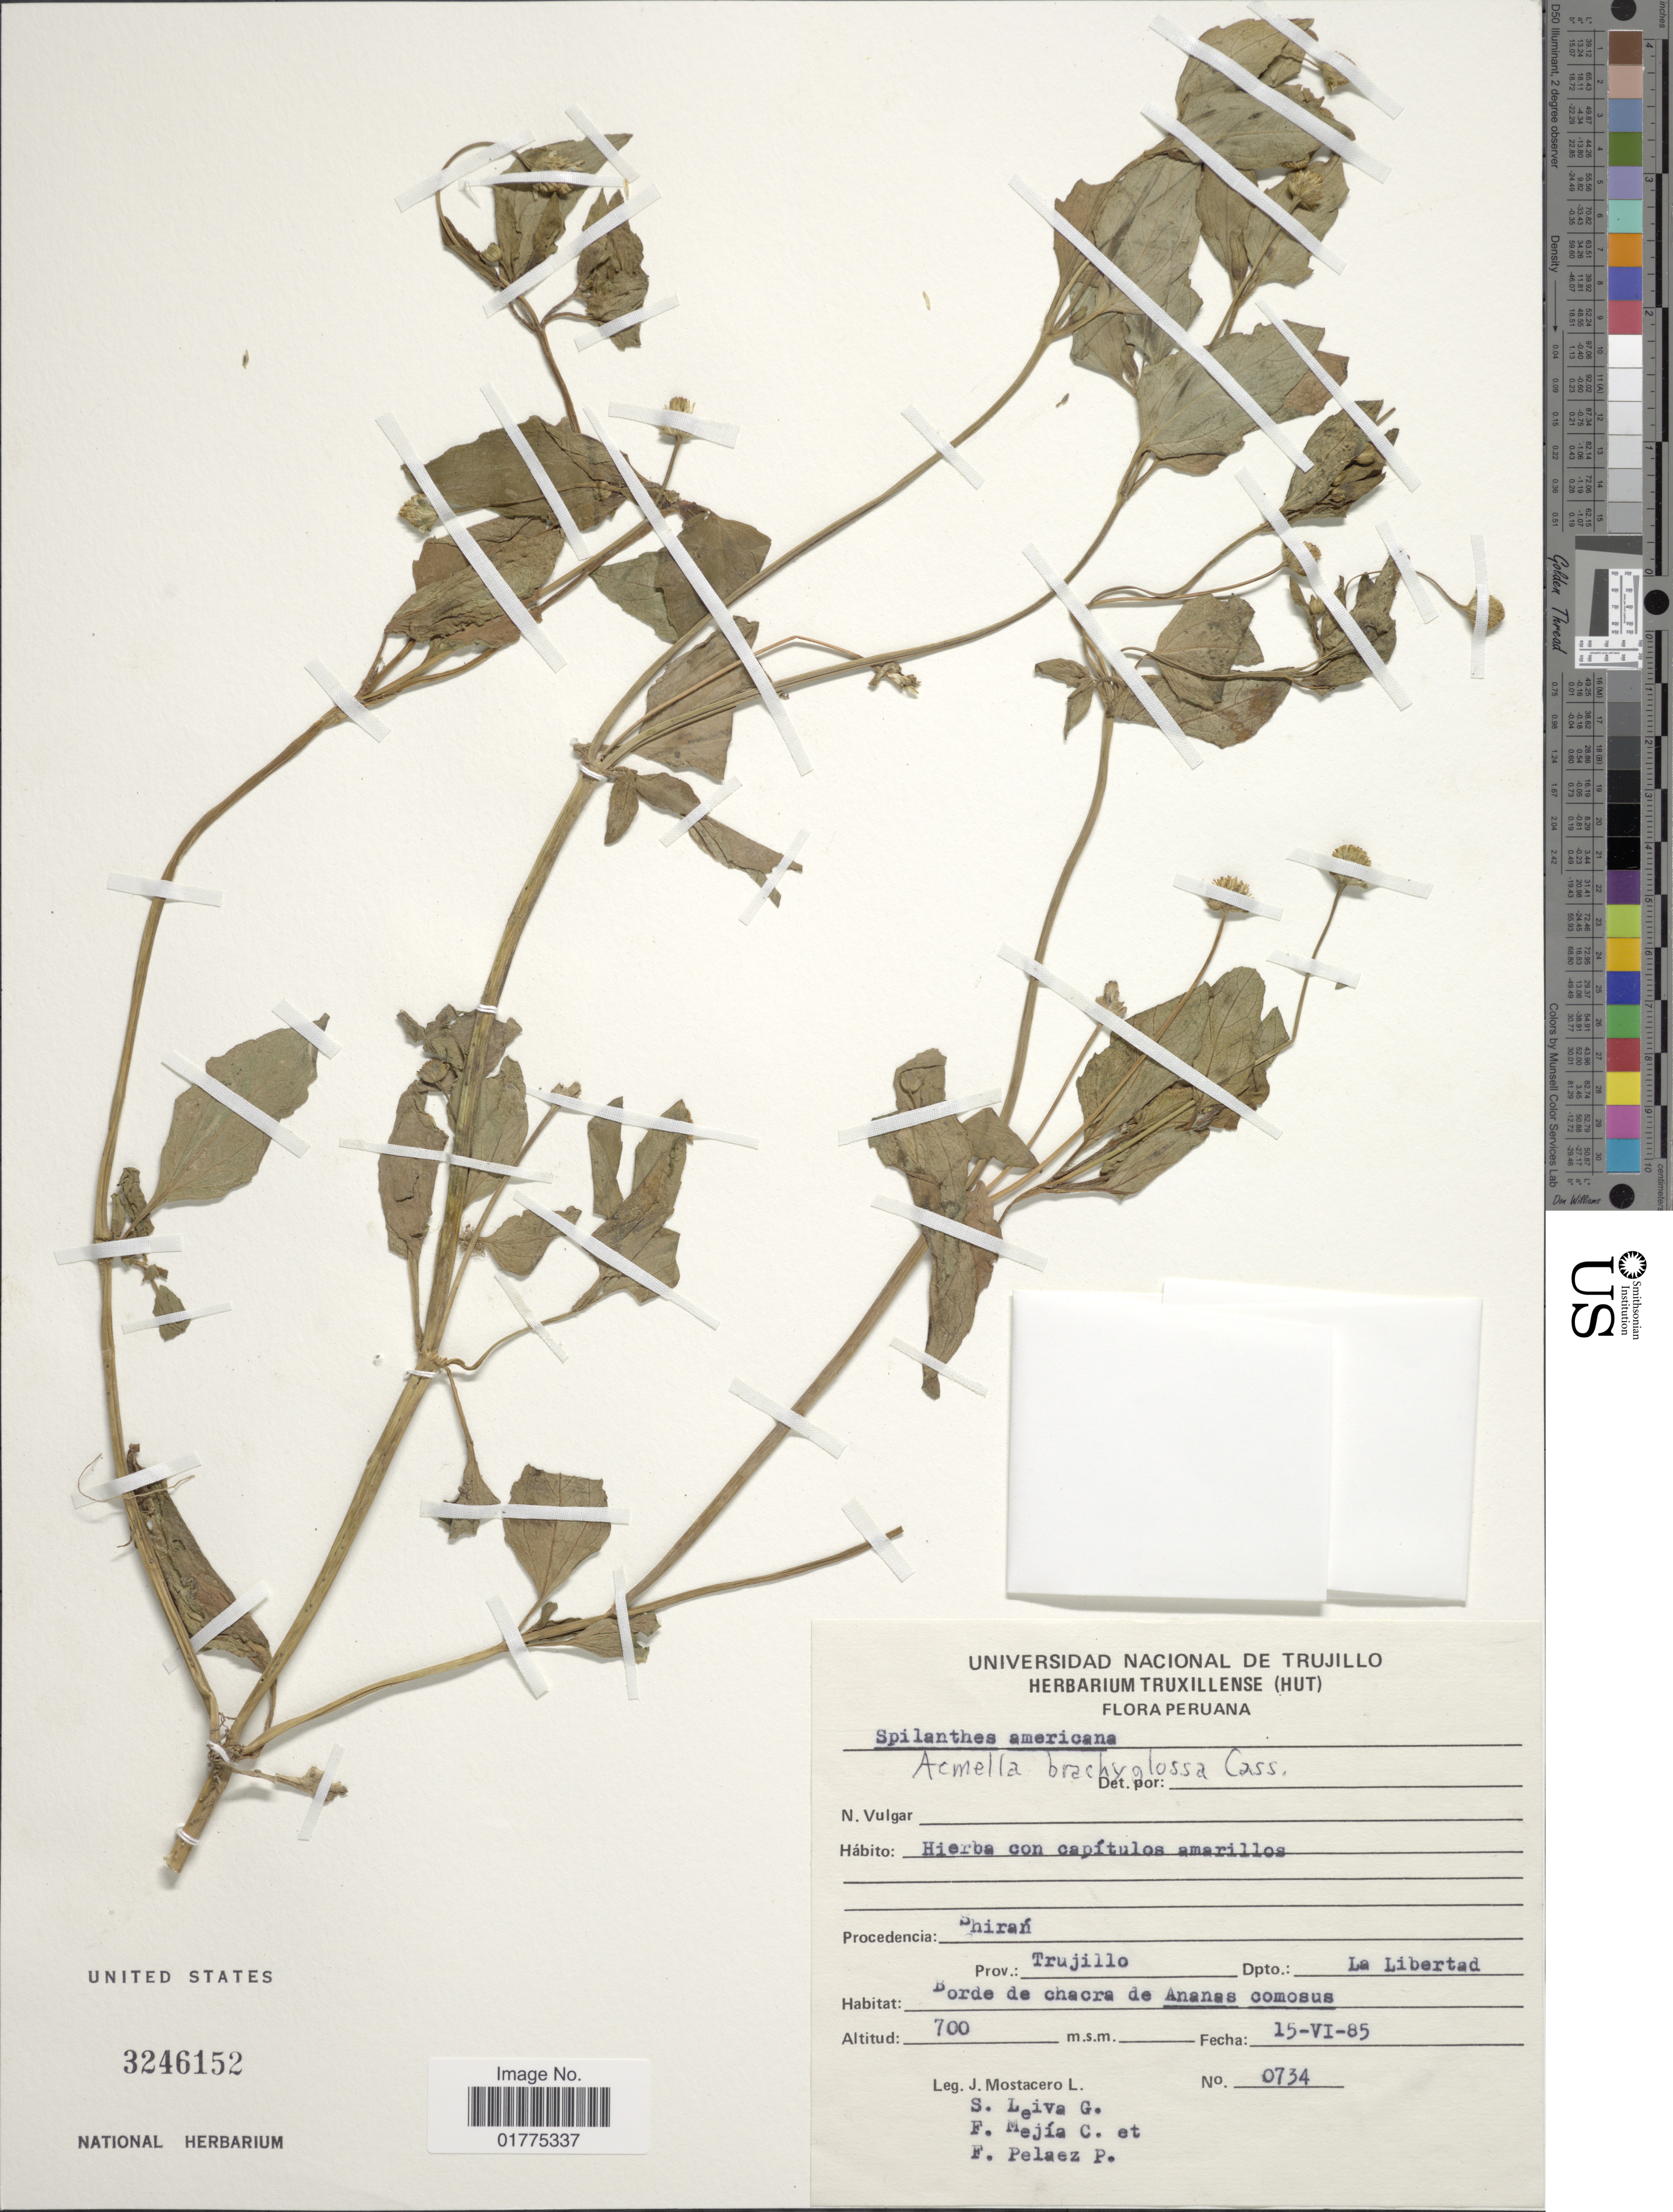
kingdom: Plantae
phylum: Tracheophyta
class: Magnoliopsida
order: Asterales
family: Asteraceae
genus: Acmella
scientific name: Acmella brachyglossa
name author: Cass.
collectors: J. Mostacero L., S. Leiva G., F. Mejia C. & F. Pelaez P.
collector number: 0734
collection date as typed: Transcribed d/m/y: 15/6/85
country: Peru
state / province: La Libertad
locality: Procedencia: Shiran, Prov.: Trujillo, Prov. La Libertad, Borde de chacra de Ananas comosus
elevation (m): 700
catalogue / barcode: US 3246152